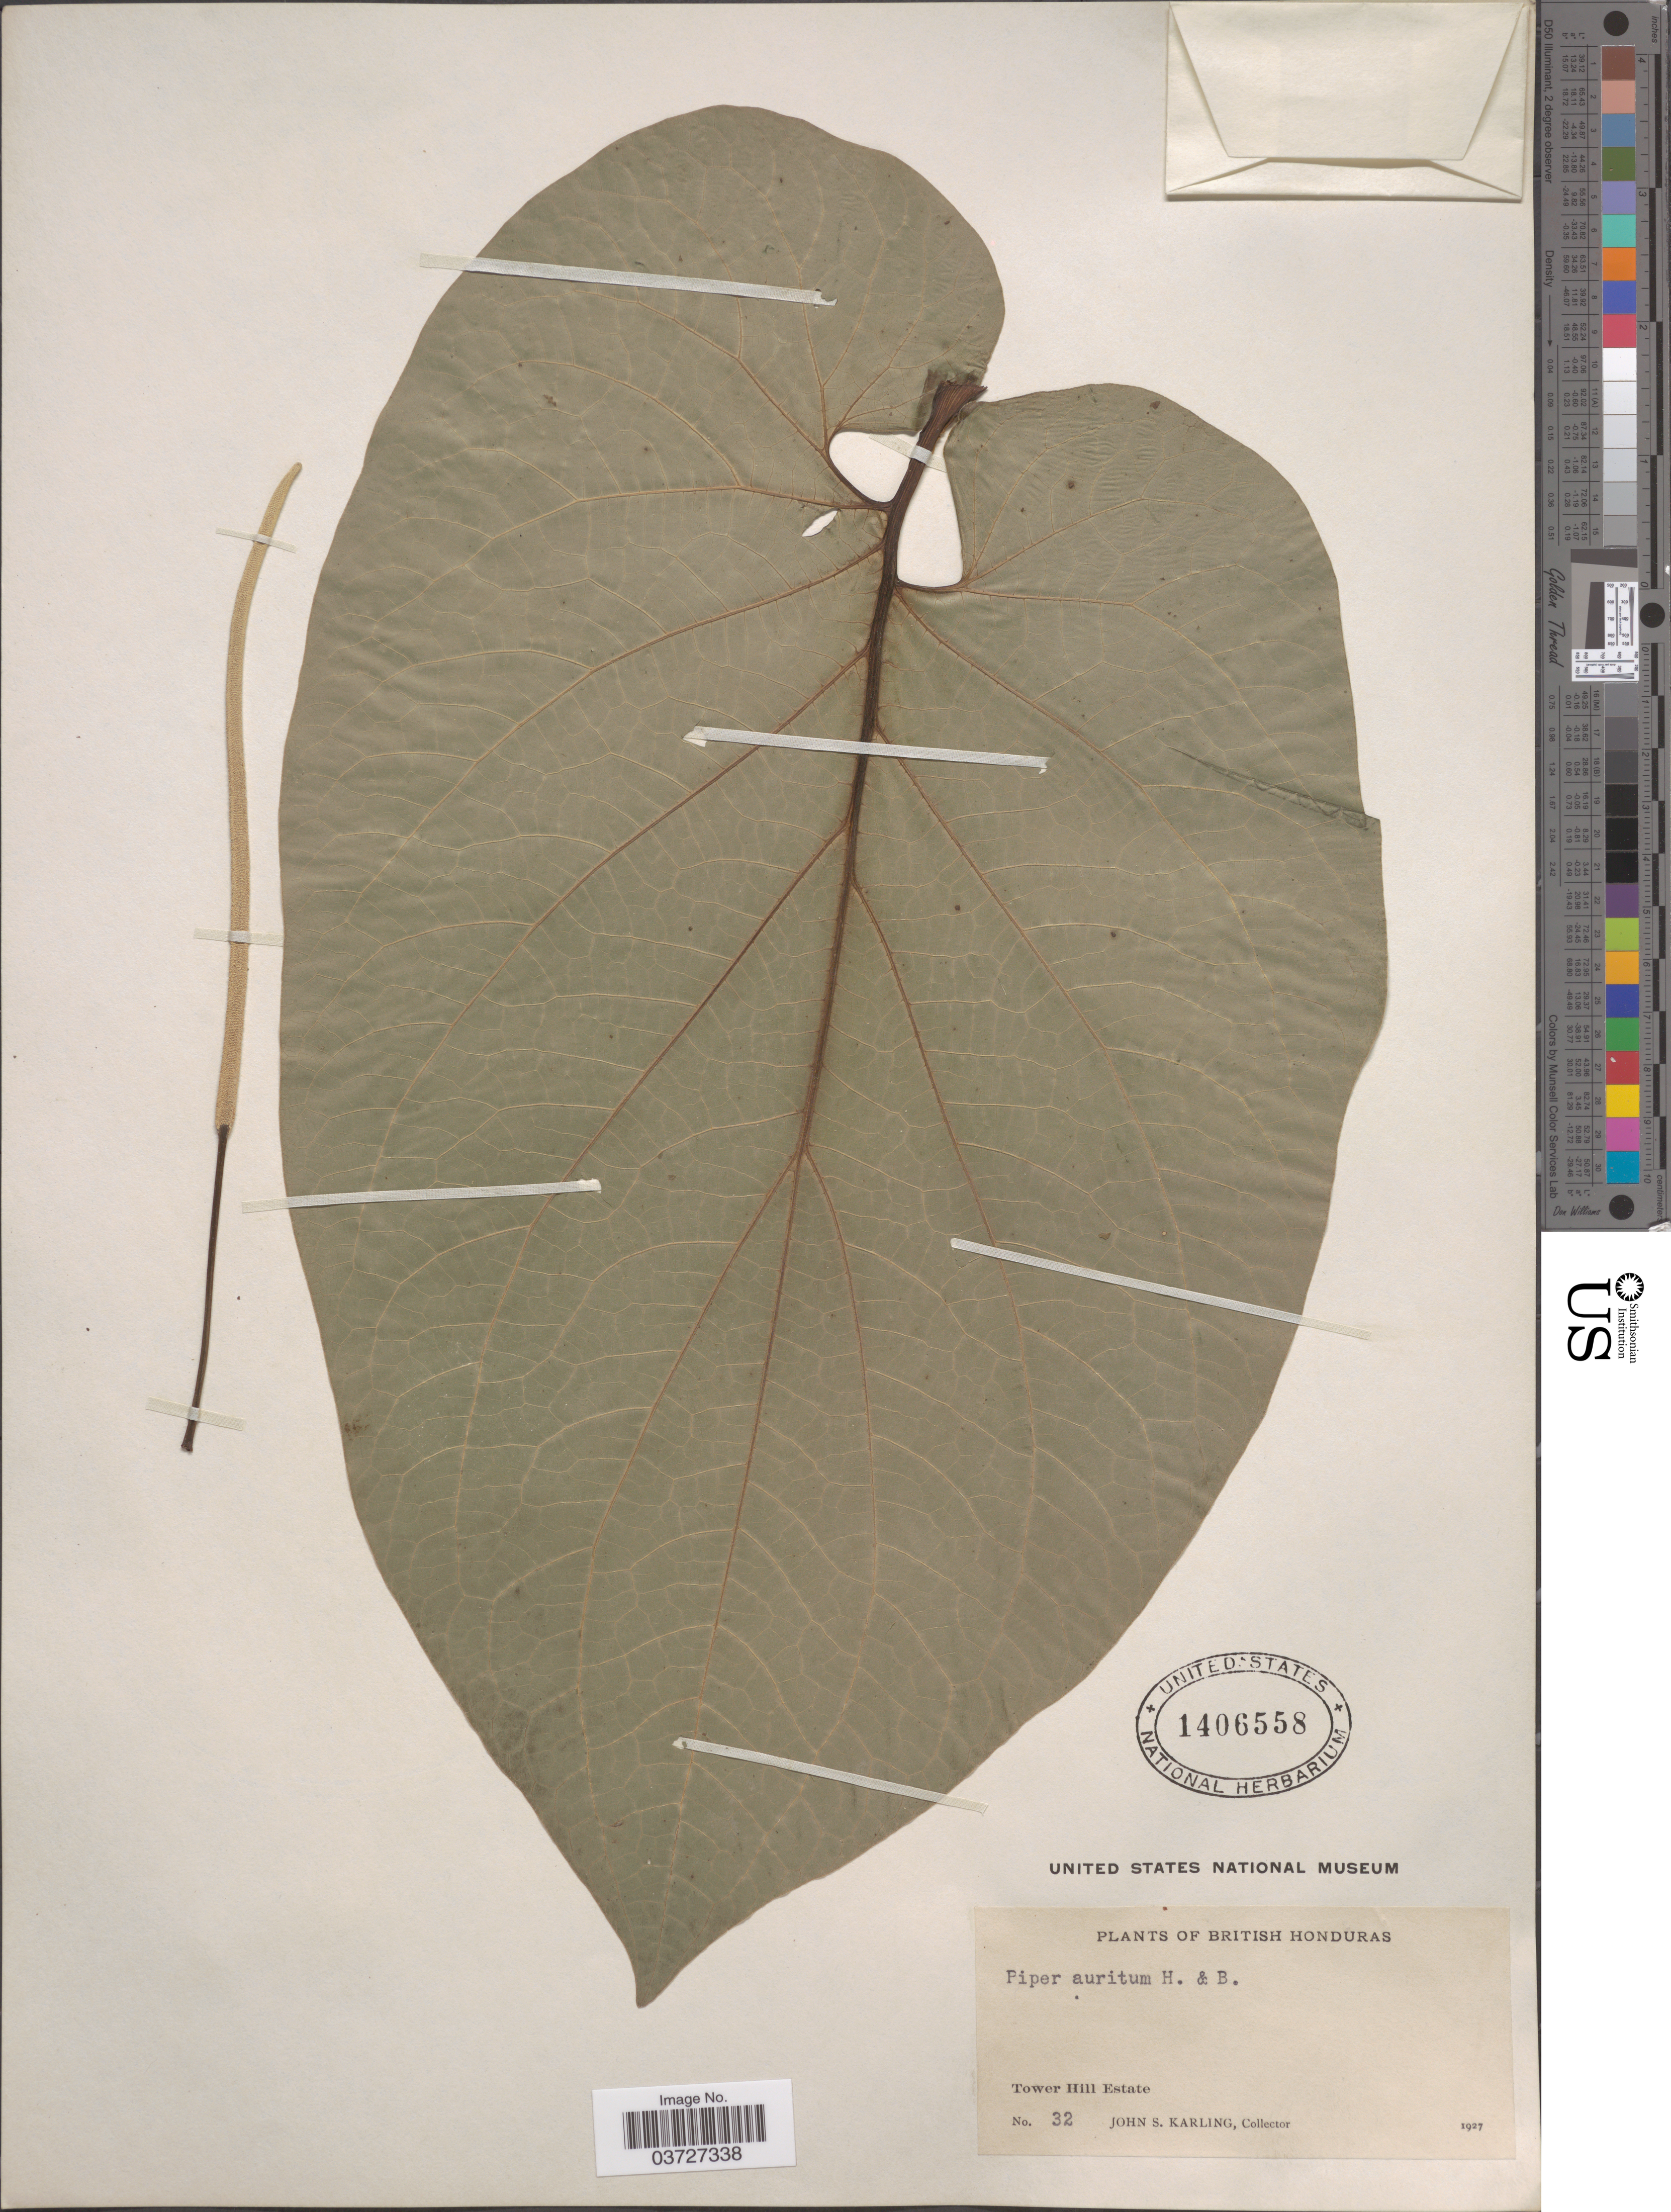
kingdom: Plantae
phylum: Tracheophyta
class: Magnoliopsida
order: Piperales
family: Piperaceae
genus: Piper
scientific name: Piper auritum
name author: Kunth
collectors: J. Karling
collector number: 32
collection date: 1927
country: Belize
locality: British Honduras. Tower Hill Estate.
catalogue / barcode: US 1406558